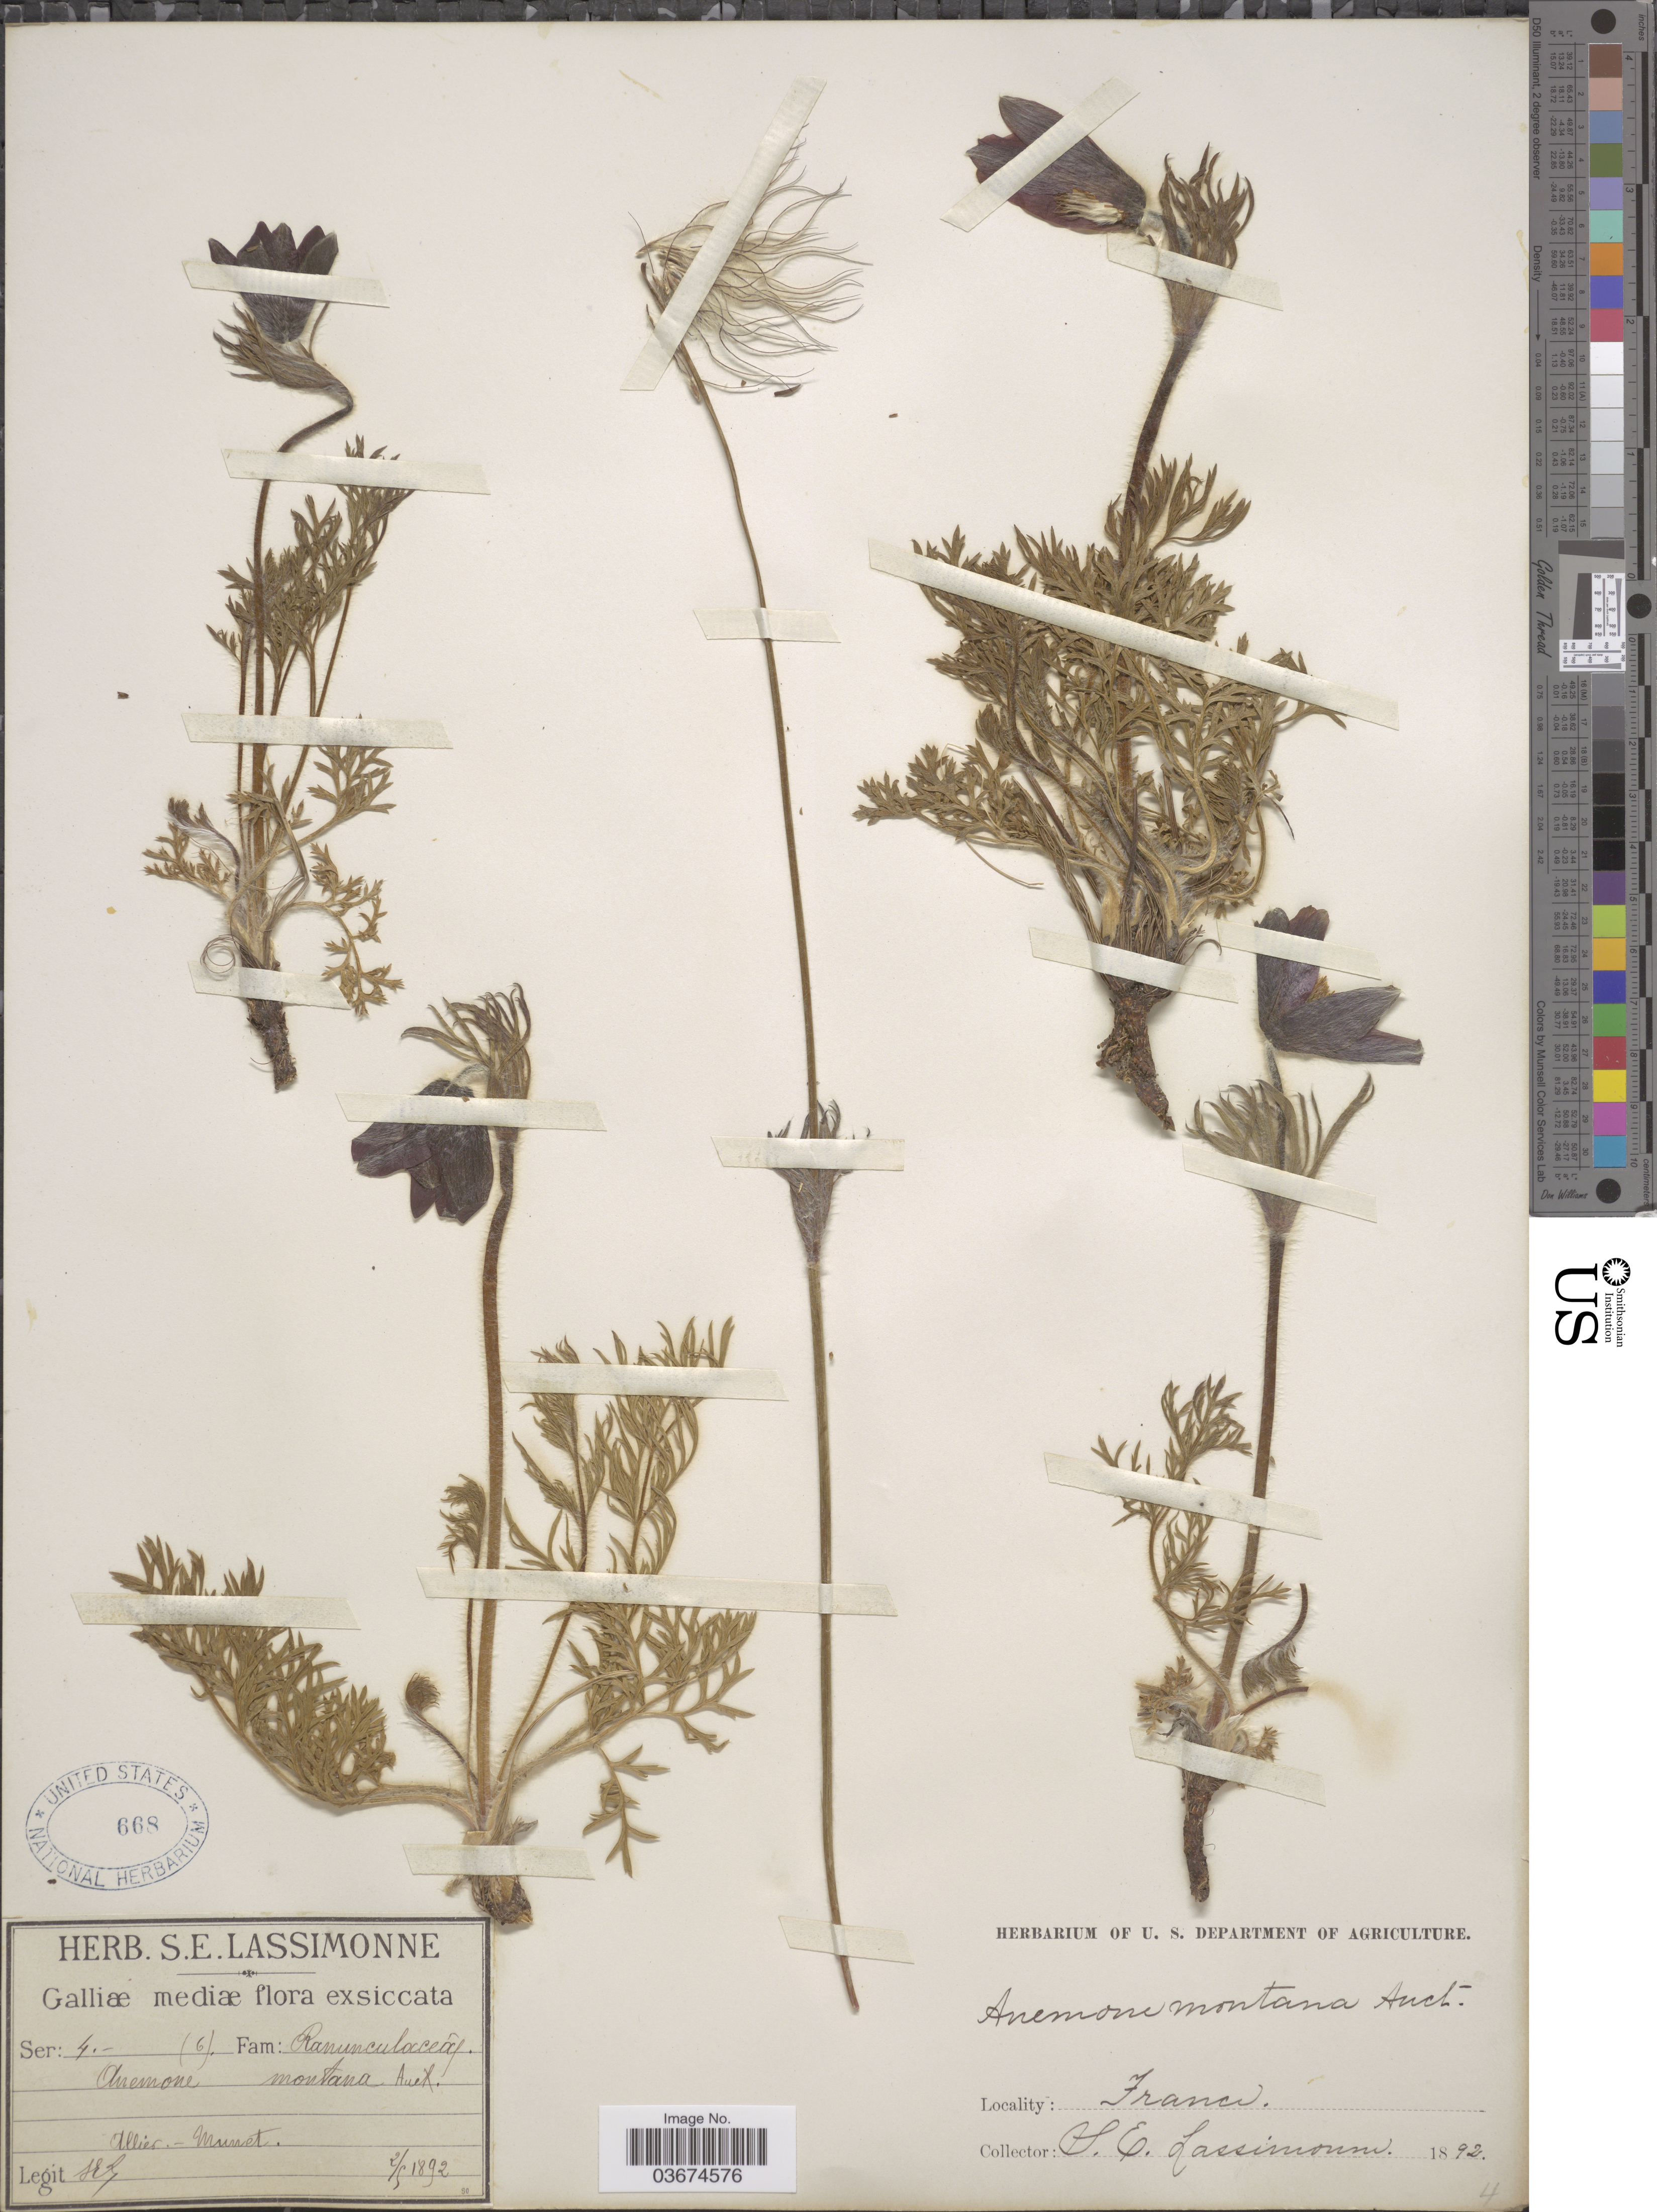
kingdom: Plantae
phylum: Tracheophyta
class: Magnoliopsida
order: Ranunculales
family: Ranunculaceae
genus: Pulsatilla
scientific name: Pulsatilla montana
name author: Rchb.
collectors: S. Lassimonne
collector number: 6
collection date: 1892-05-02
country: France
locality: Galliæ mediæ. Allier. - Munet.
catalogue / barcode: US 668